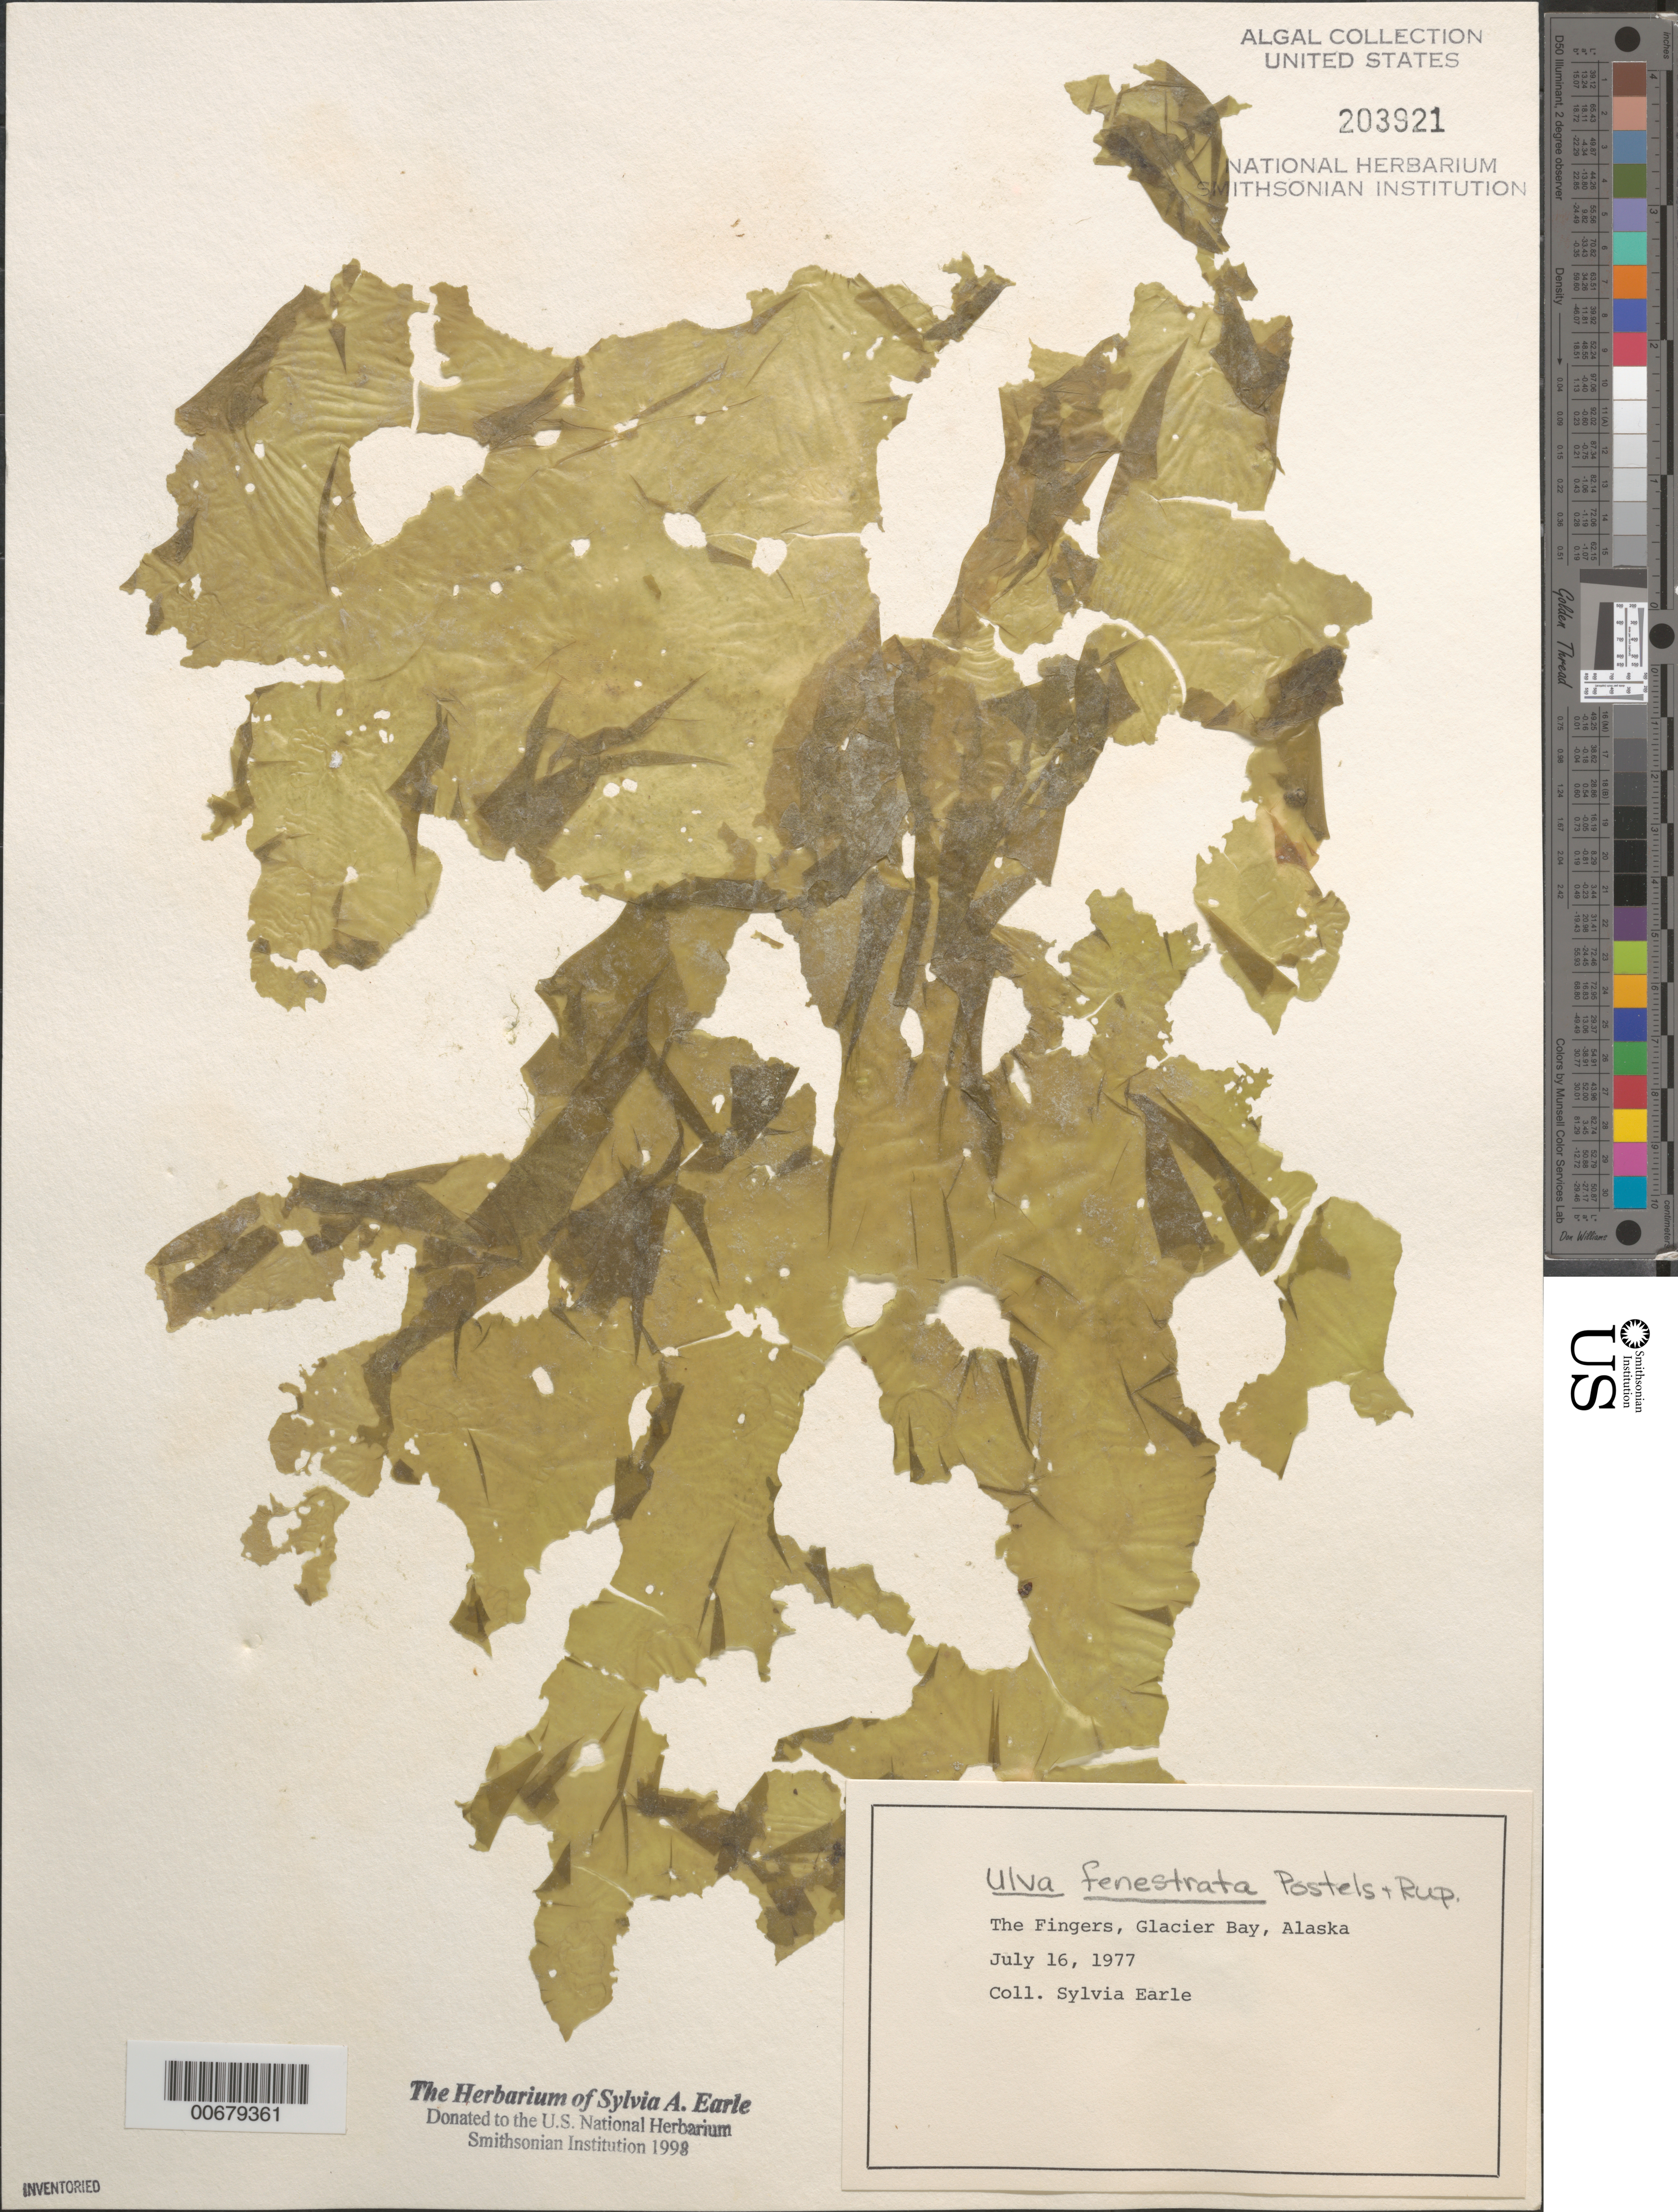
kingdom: Plantae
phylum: Chlorophyta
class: Ulvophyceae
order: Ulvales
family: Ulvaceae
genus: Ulva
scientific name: Ulva fenestrata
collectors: S. A. Earle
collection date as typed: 16 Jul 1977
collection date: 1977-07-16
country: United States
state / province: Alaska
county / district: Skagway-Yakutat-Angoon Division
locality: The Fingers, Glacier Bay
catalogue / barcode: US 203921